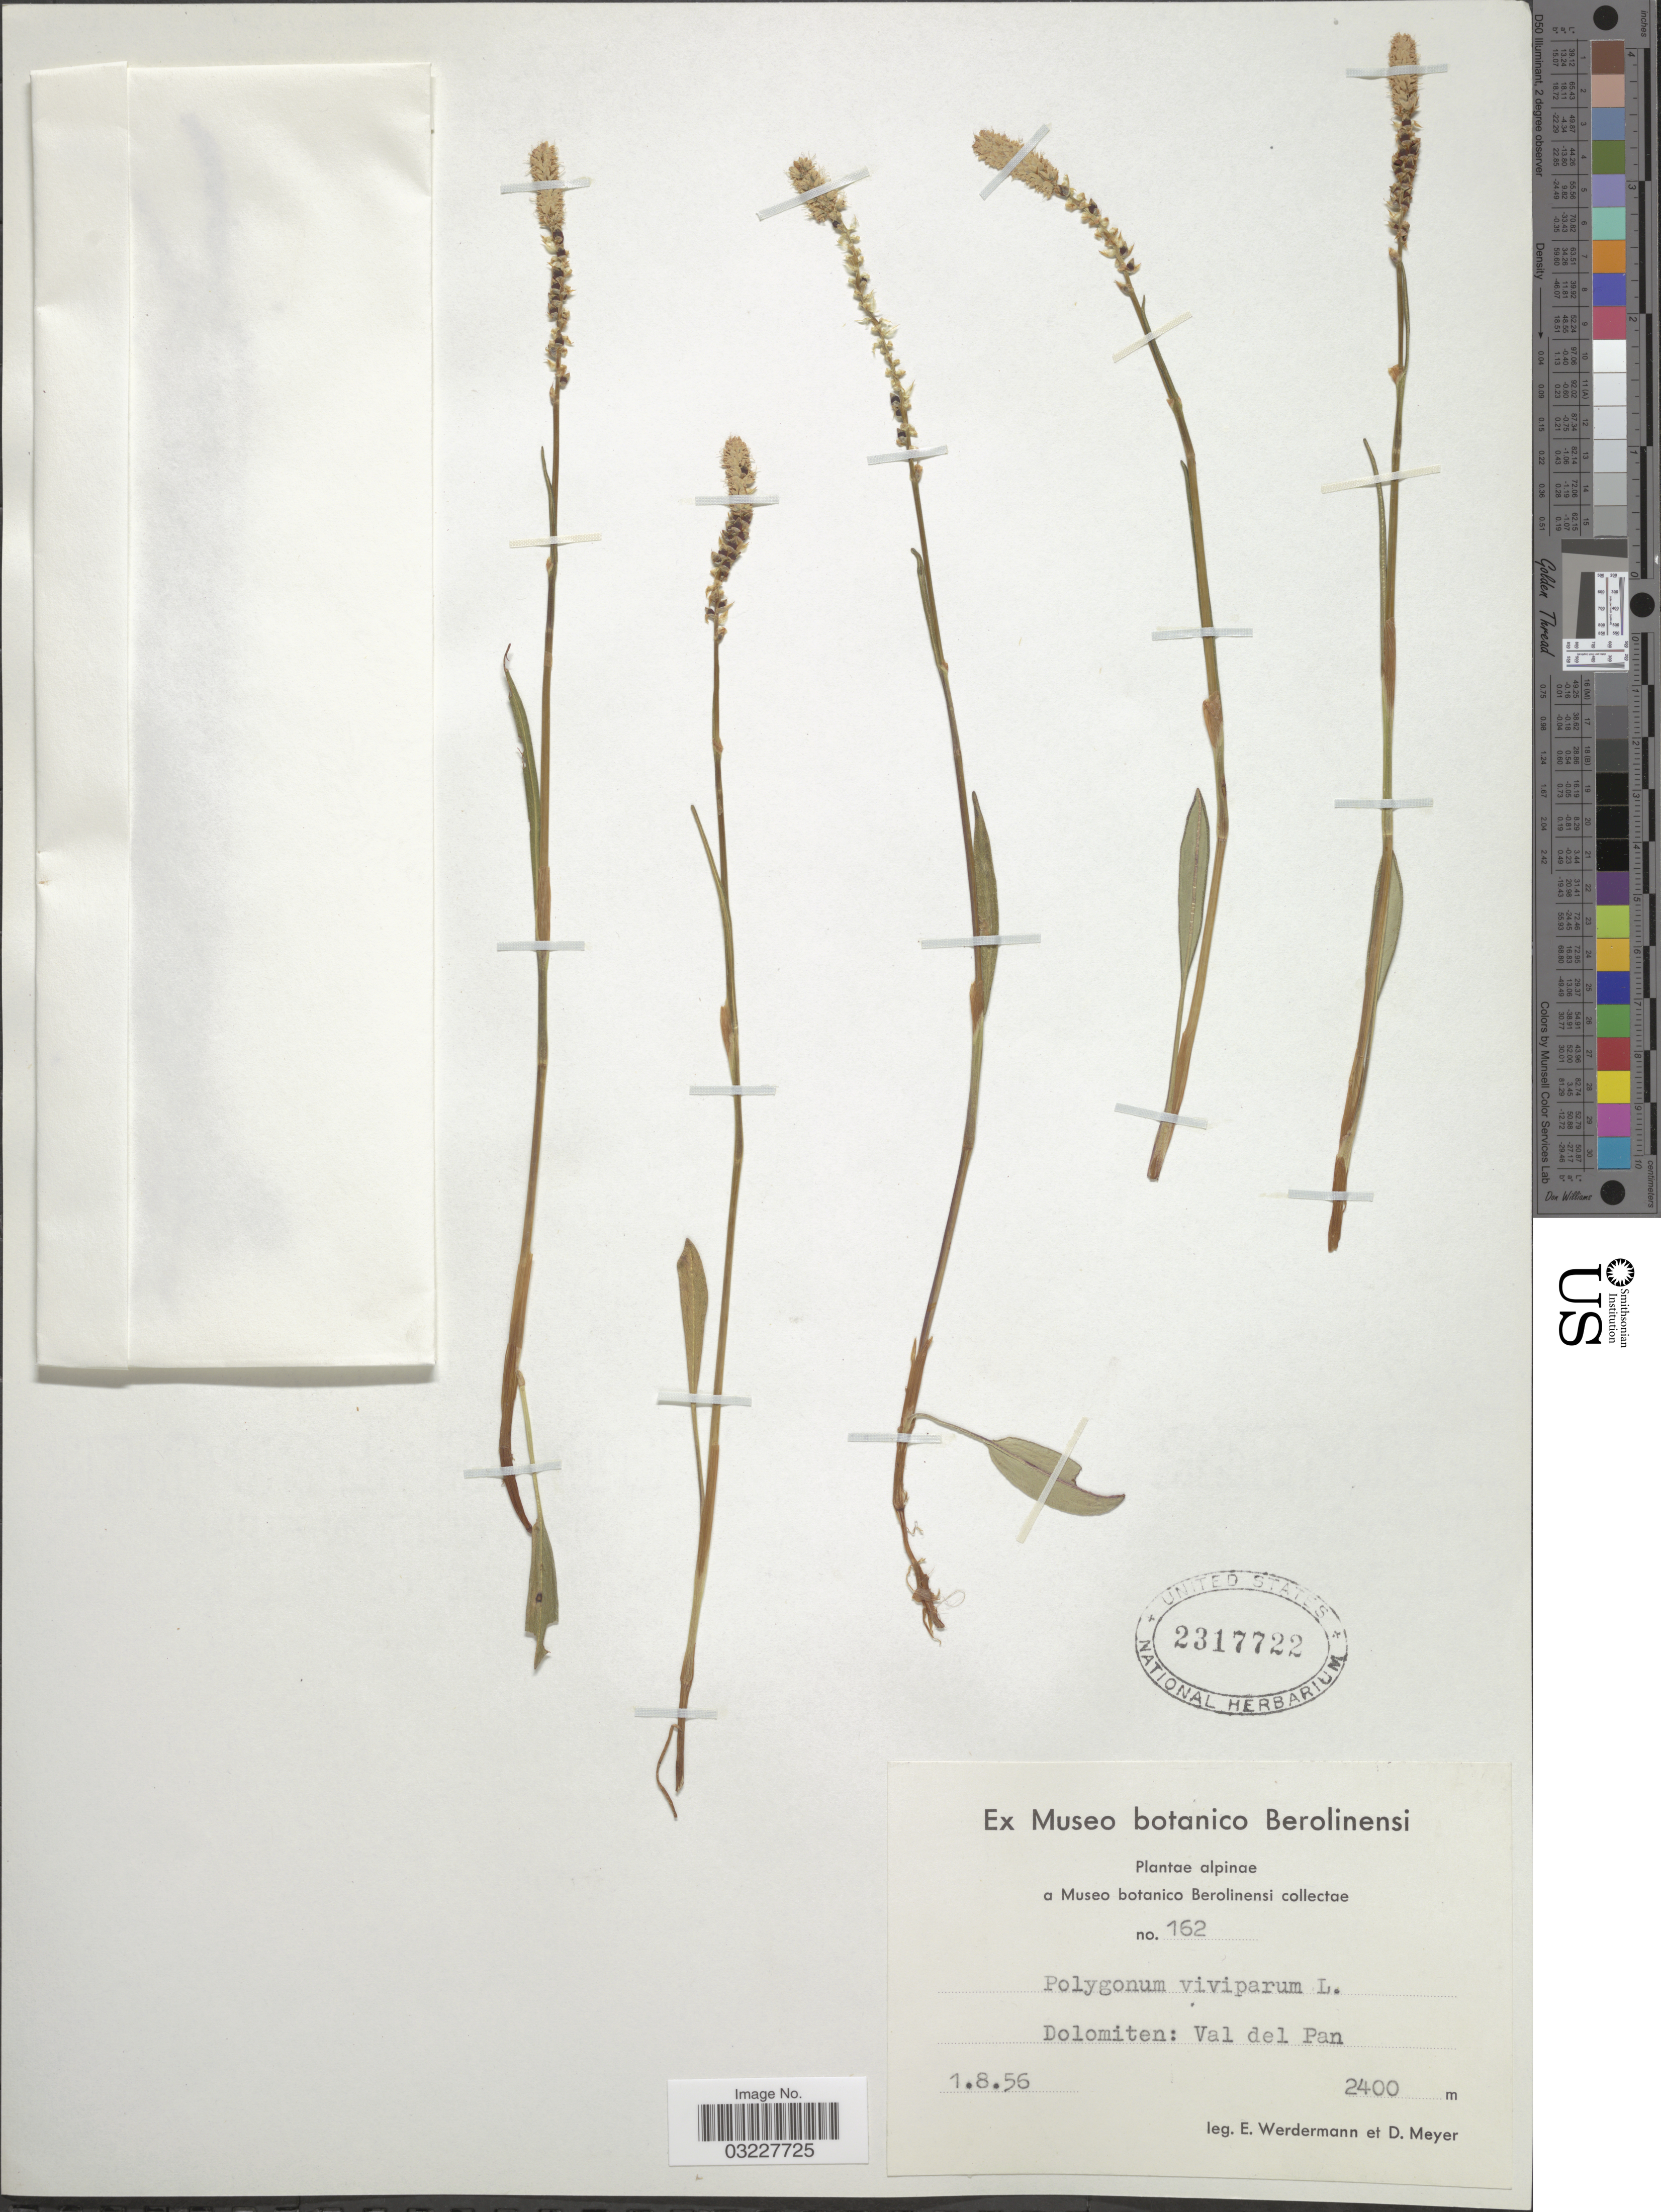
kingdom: Plantae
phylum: Tracheophyta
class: Magnoliopsida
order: Caryophyllales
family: Polygonaceae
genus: Bistorta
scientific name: Bistorta vivipara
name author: (L.) Delarbre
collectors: E. Werdermann & D. Meyer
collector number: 162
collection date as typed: Transcribed d/m/y: 1/8/56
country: Italy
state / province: Trentino-Alto Adige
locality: Dolomiten: Val del Pan.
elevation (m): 2400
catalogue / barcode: US 2317722